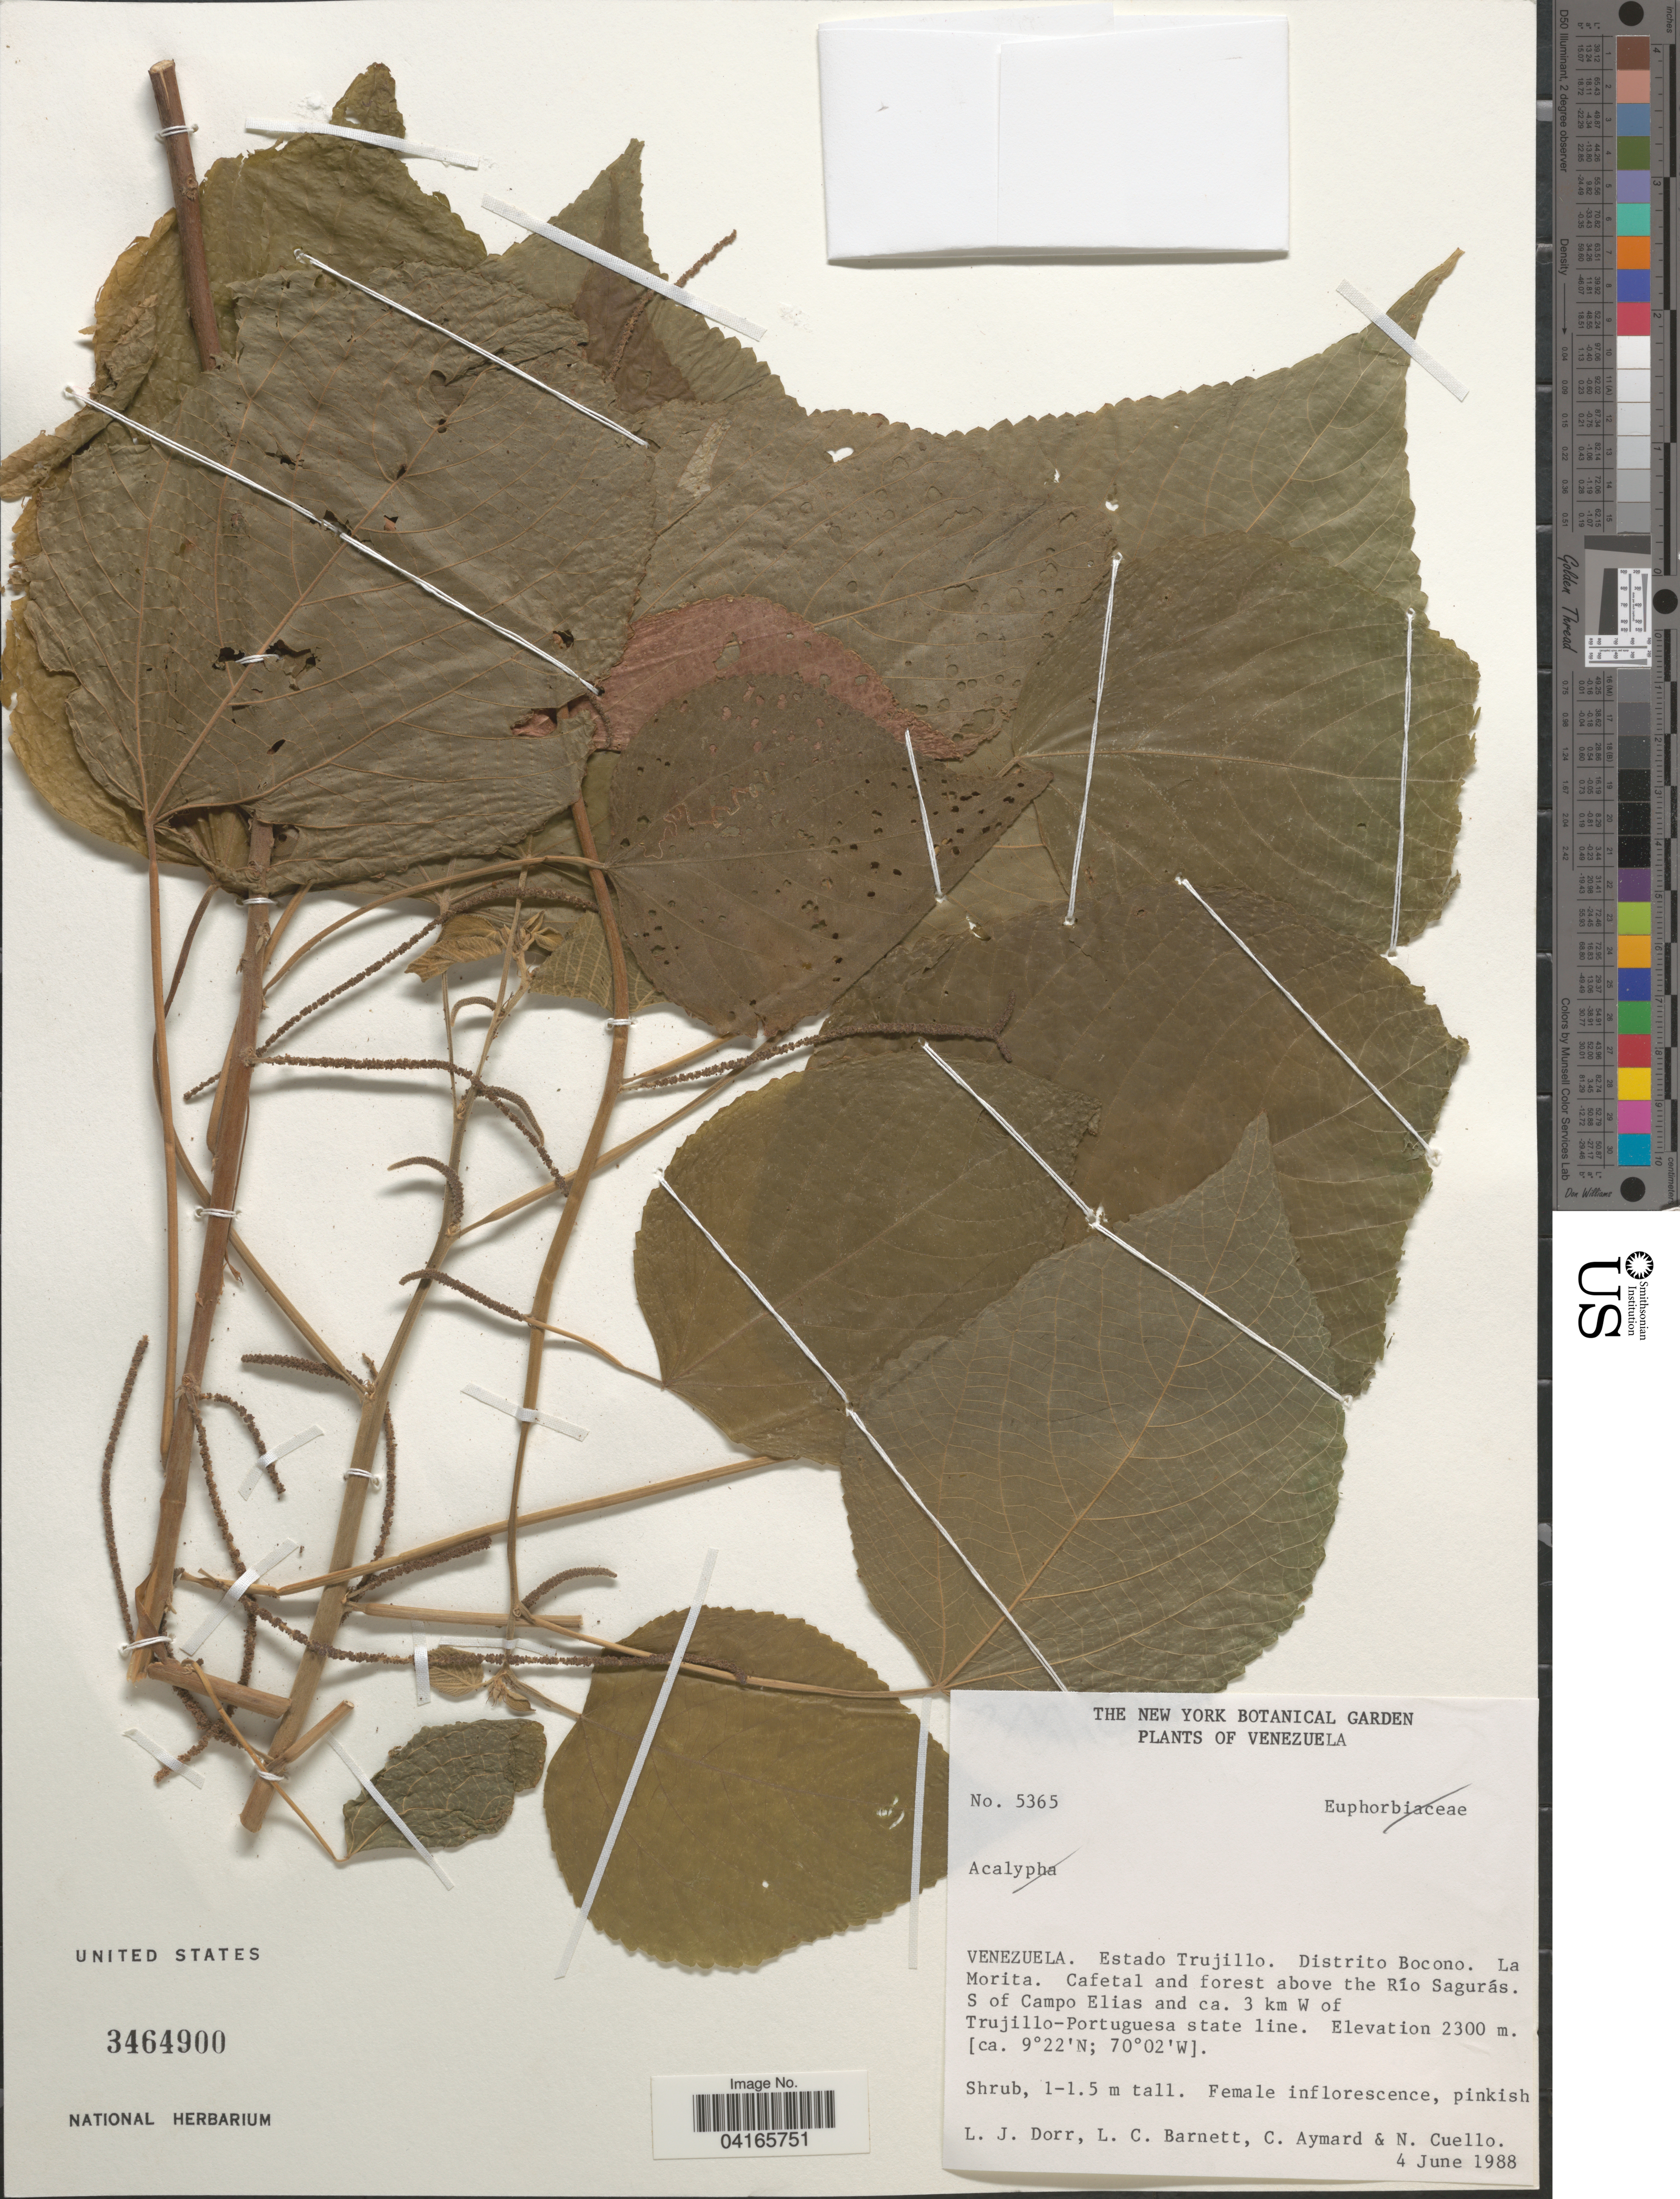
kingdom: Plantae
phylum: Tracheophyta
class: Magnoliopsida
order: Malpighiales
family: Euphorbiaceae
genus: Acalypha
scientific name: Acalypha sp.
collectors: L. J. Dorr, L. C. Barnett, G. A. Aymard & N. L. Cuello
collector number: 5365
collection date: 1988-06-04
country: Venezuela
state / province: Trujillo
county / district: Boconó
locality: La Morita. Cafetal and forest above the Río Sagurás. S of Campo Elias and ca. 3 km W of Trujillo-Portuguesa state line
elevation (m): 2300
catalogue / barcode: US 3464900